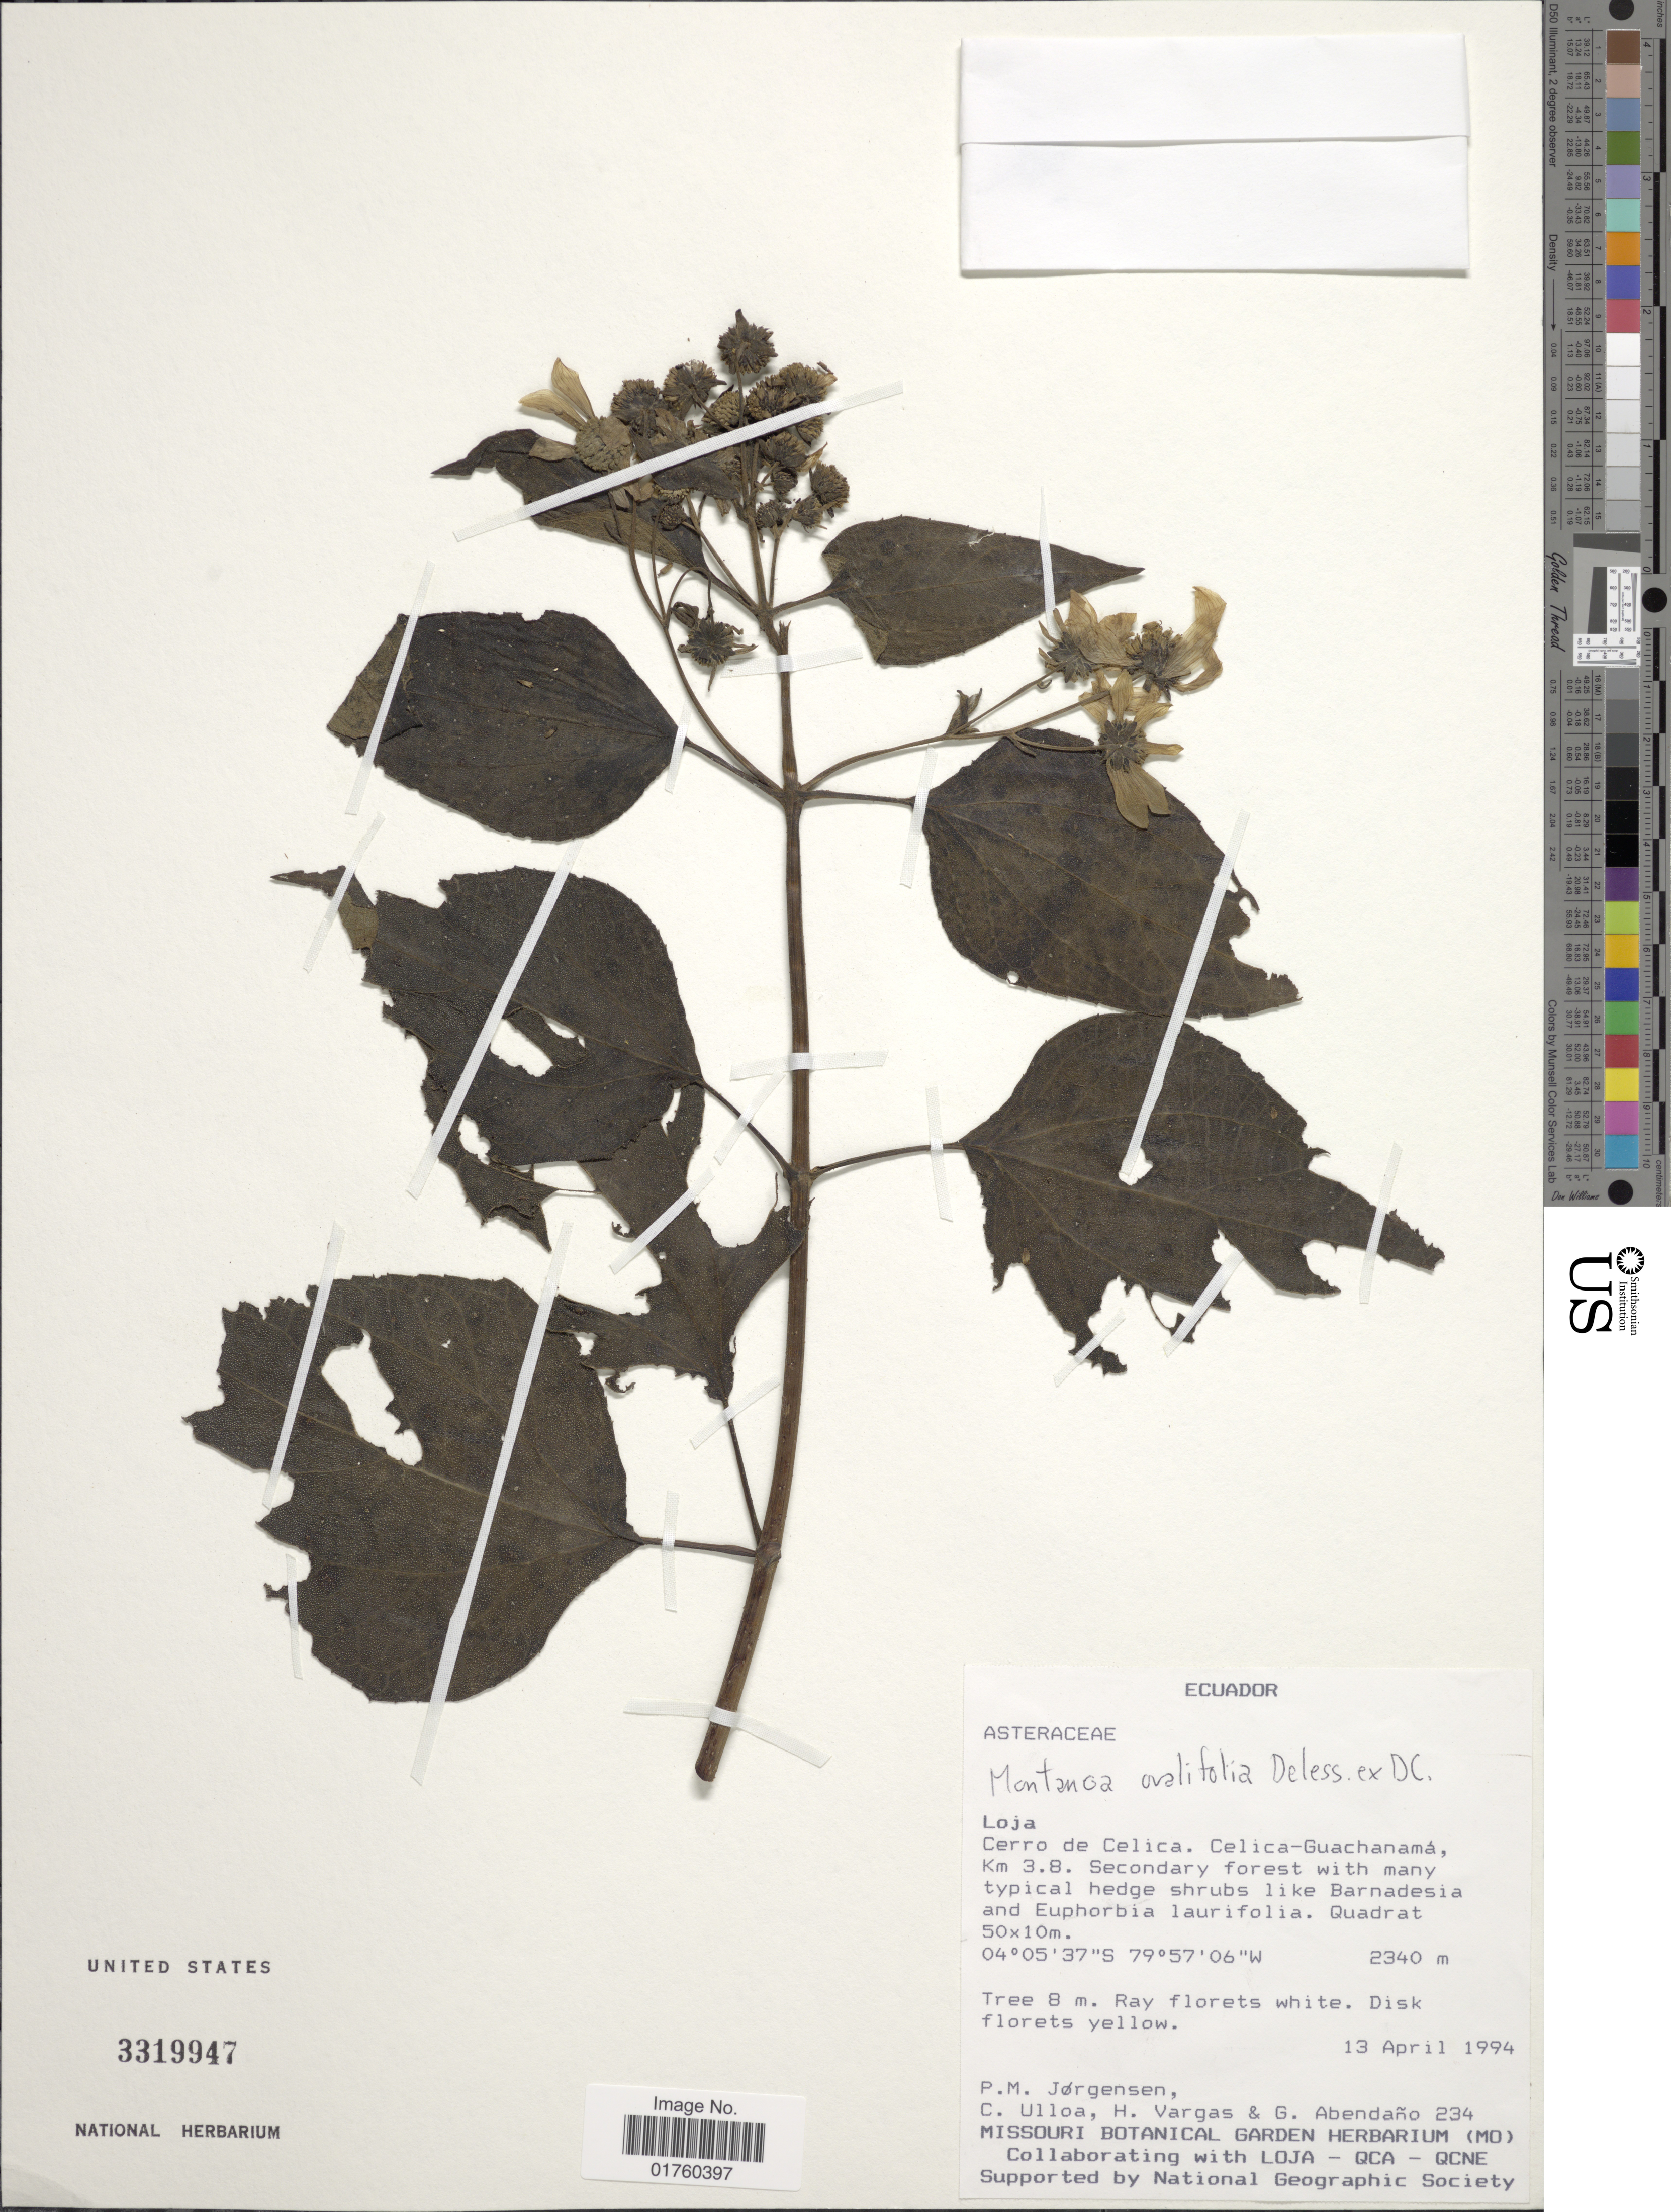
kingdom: Plantae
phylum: Tracheophyta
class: Magnoliopsida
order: Asterales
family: Asteraceae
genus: Montanoa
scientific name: Montanoa ovalifolia subsp. australis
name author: V.A. Funk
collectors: P. Jørgensen, C. Ulloa, H. Vargas & G. Abendaño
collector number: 234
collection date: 1994-04-13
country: Ecuador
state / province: Loja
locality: Cerro de Celica. Celica-Guachanama Km. 3.8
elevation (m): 2340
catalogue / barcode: US 3319947